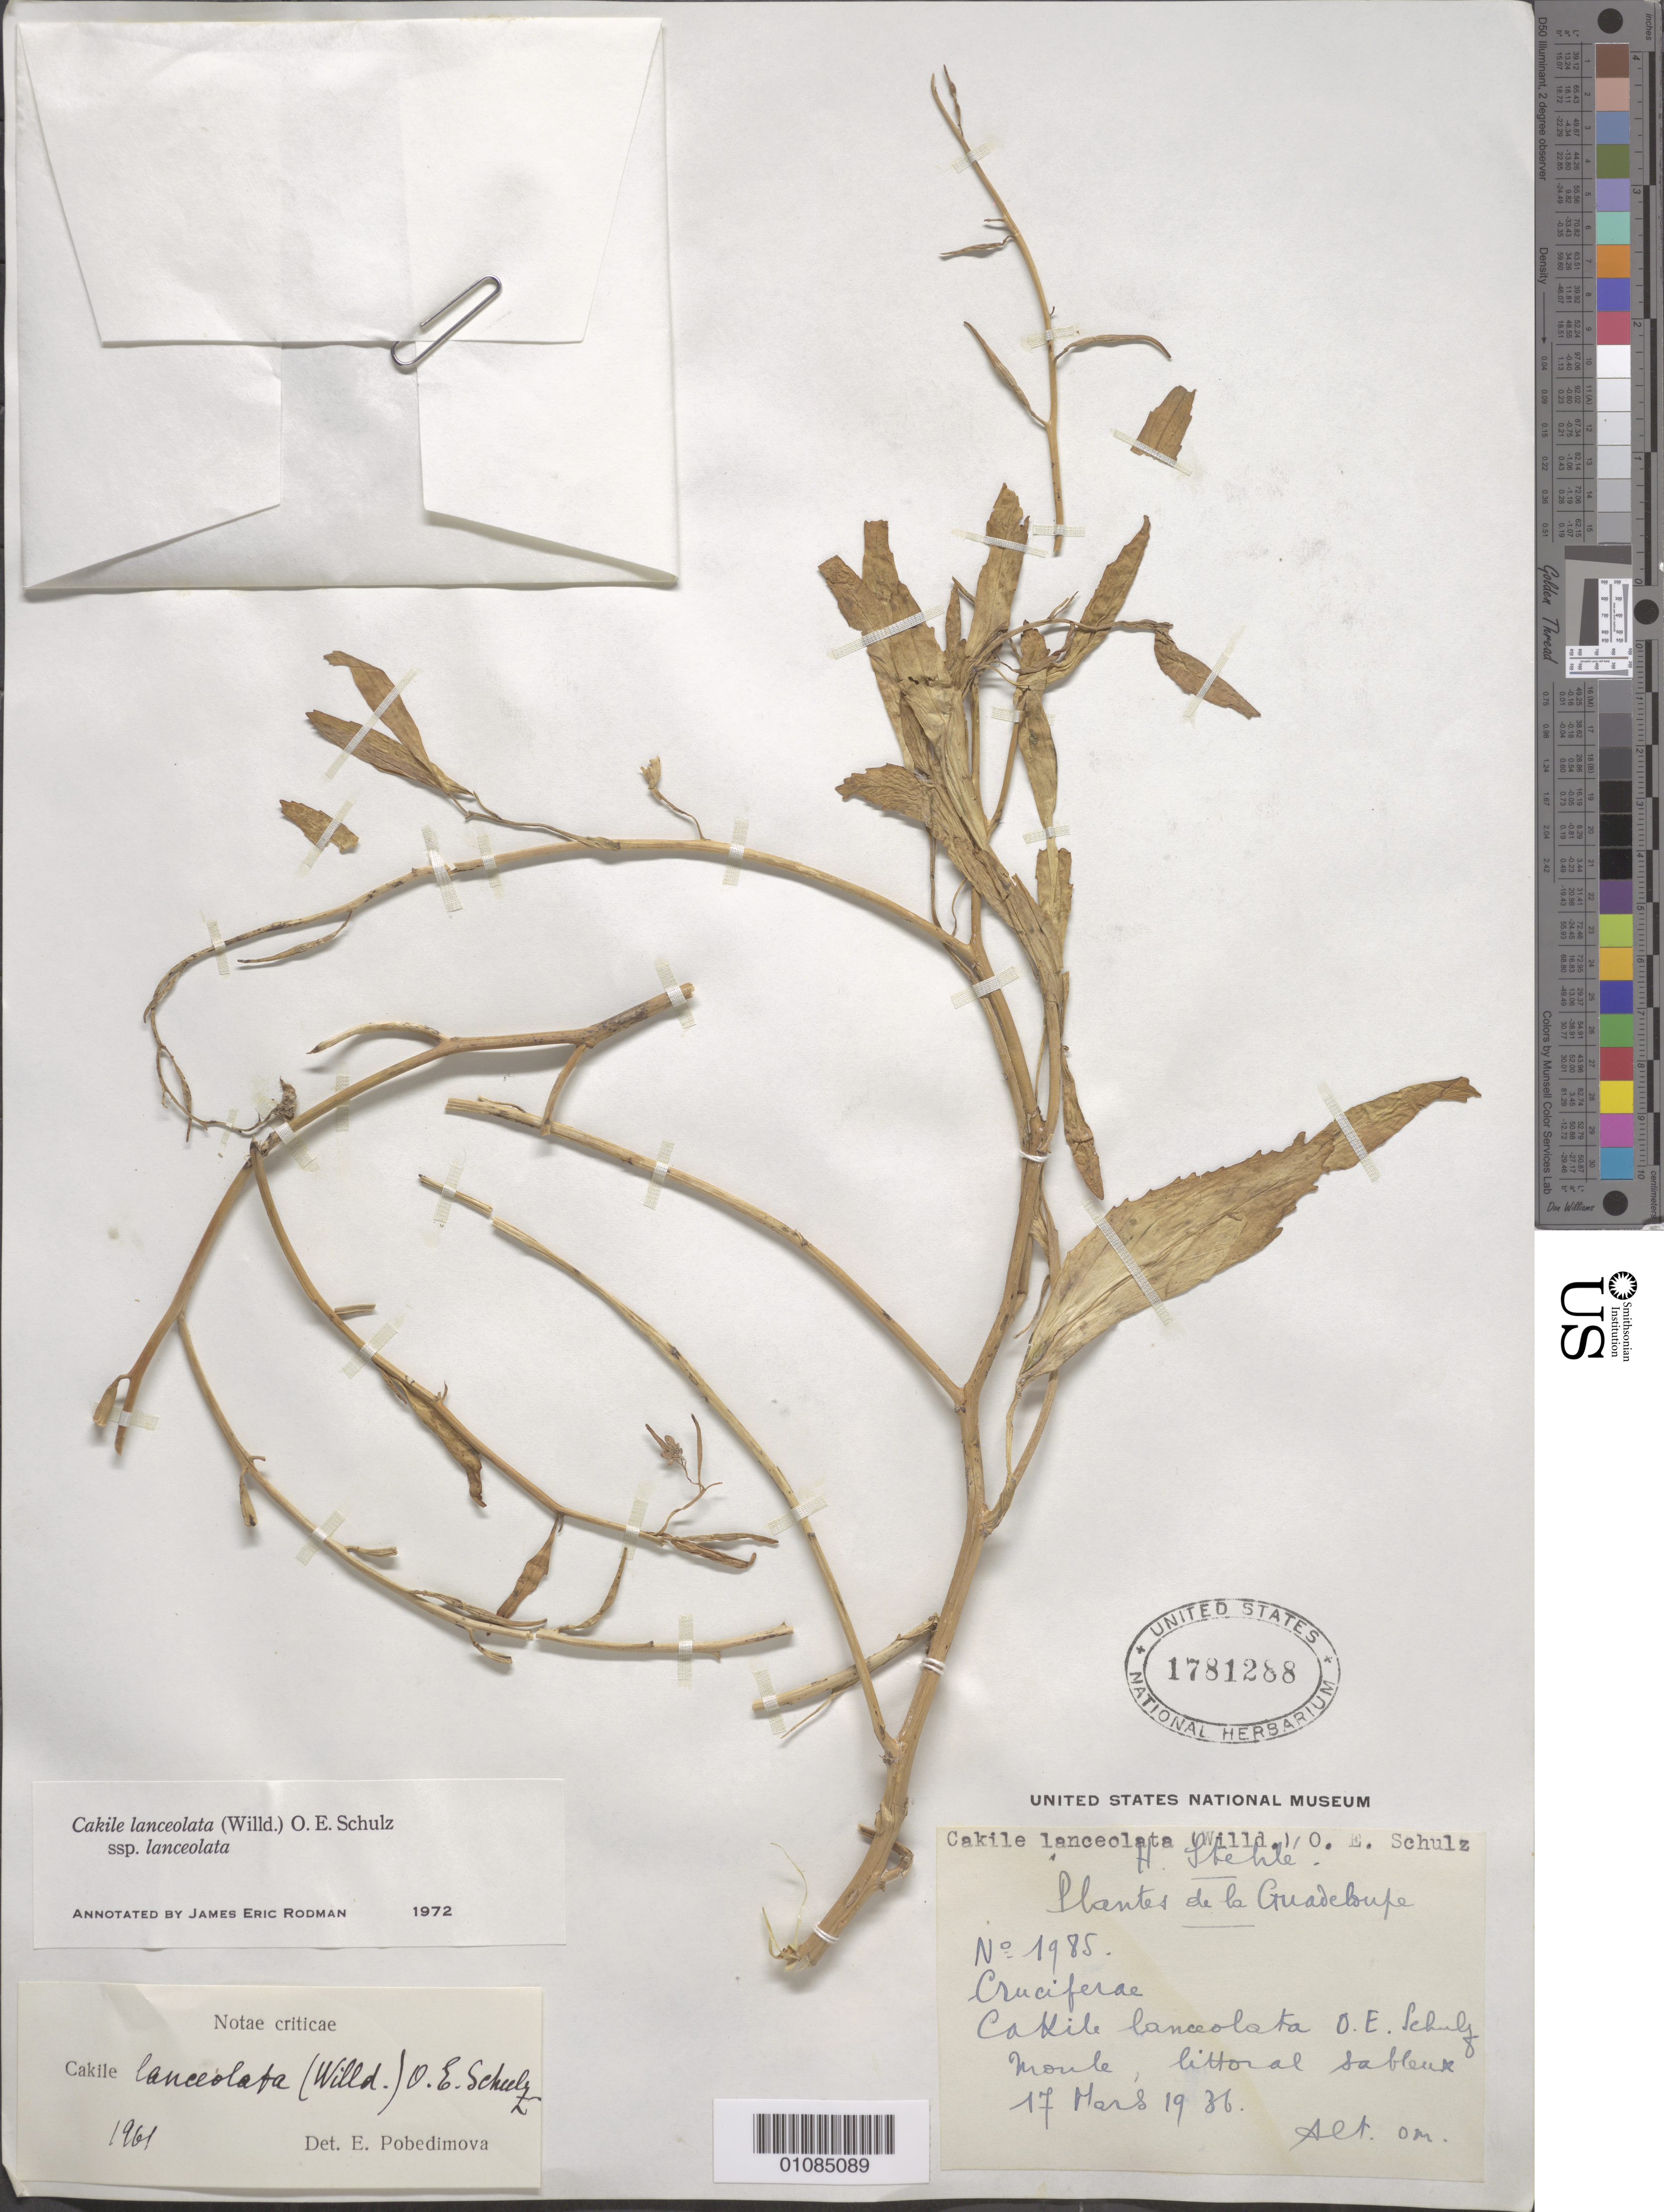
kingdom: Plantae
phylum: Tracheophyta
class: Magnoliopsida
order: Brassicales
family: Brassicaceae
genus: Cakile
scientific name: Cakile lanceolata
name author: (Willd.) O.E. Schulz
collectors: H. Stehlé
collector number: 1985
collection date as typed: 17 Mar 1936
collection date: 1936-03-17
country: Guadeloupe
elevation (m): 0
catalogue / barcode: US 1781288